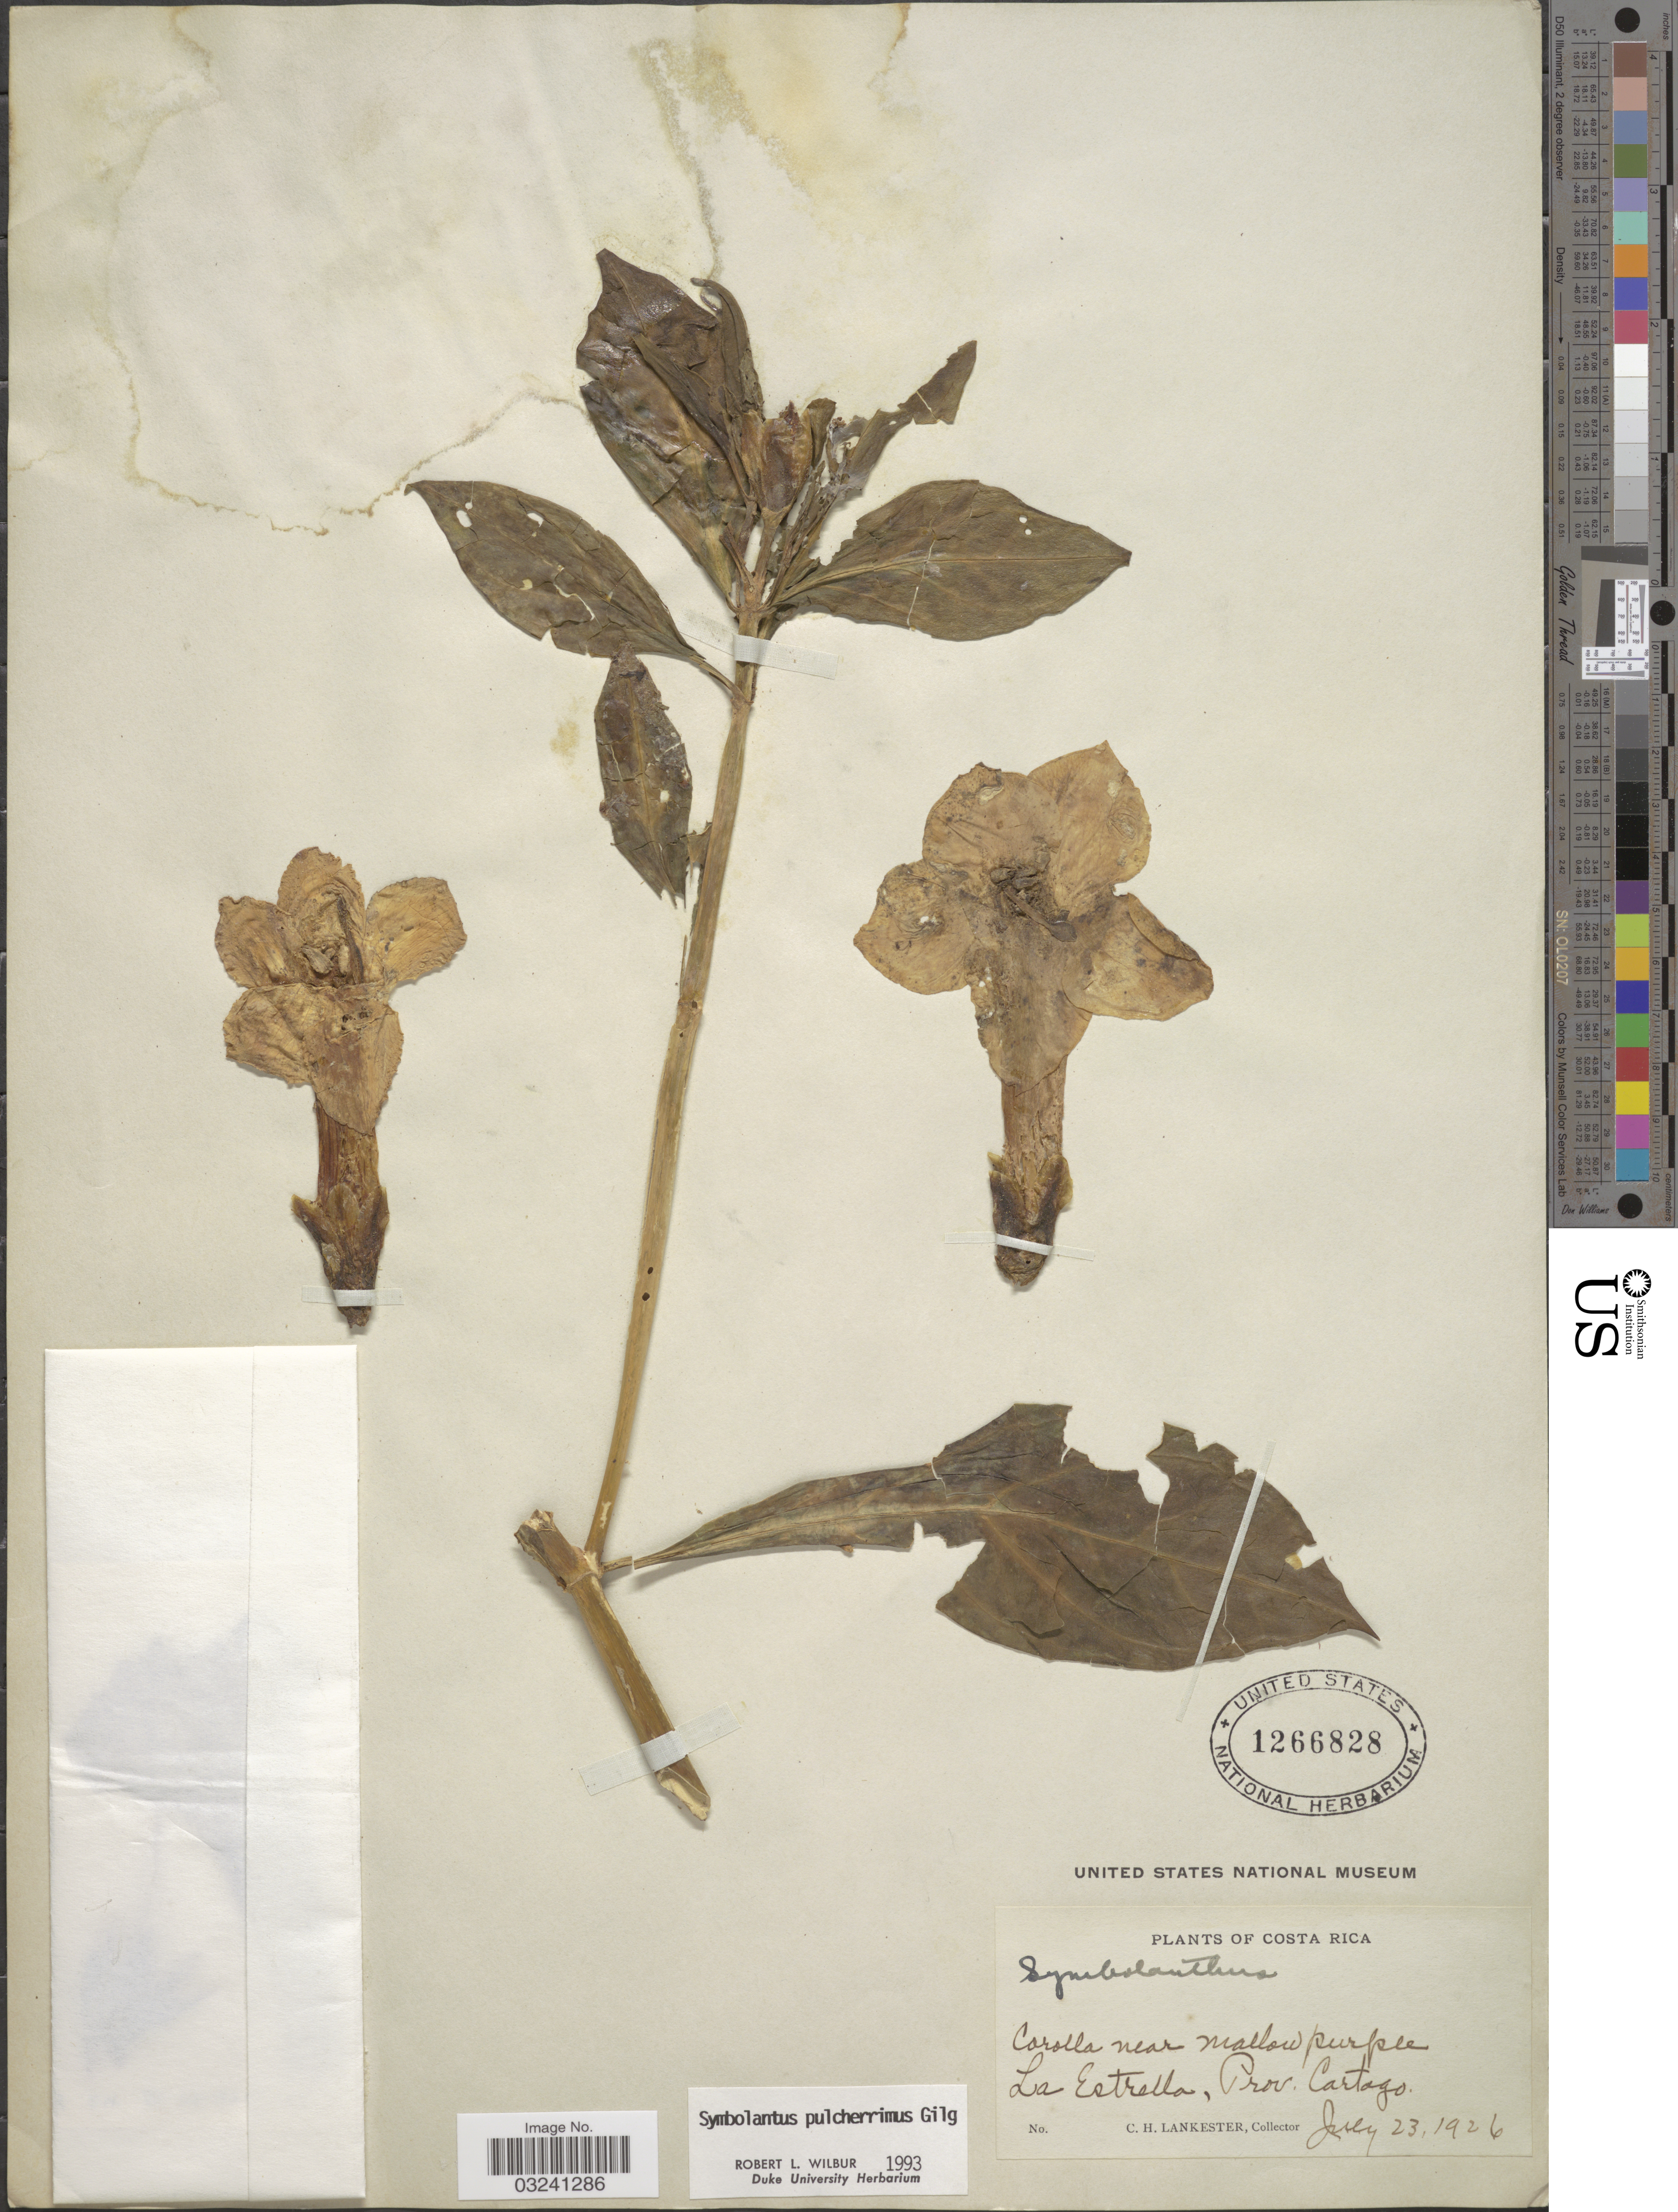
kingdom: Plantae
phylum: Tracheophyta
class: Magnoliopsida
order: Gentianales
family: Gentianaceae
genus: Symbolanthus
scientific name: Symbolanthus pulcherrimus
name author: Gilg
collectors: C. H. Lankester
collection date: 1926-07-23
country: Costa Rica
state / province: Cartago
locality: La Estrella.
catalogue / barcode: US 1266828